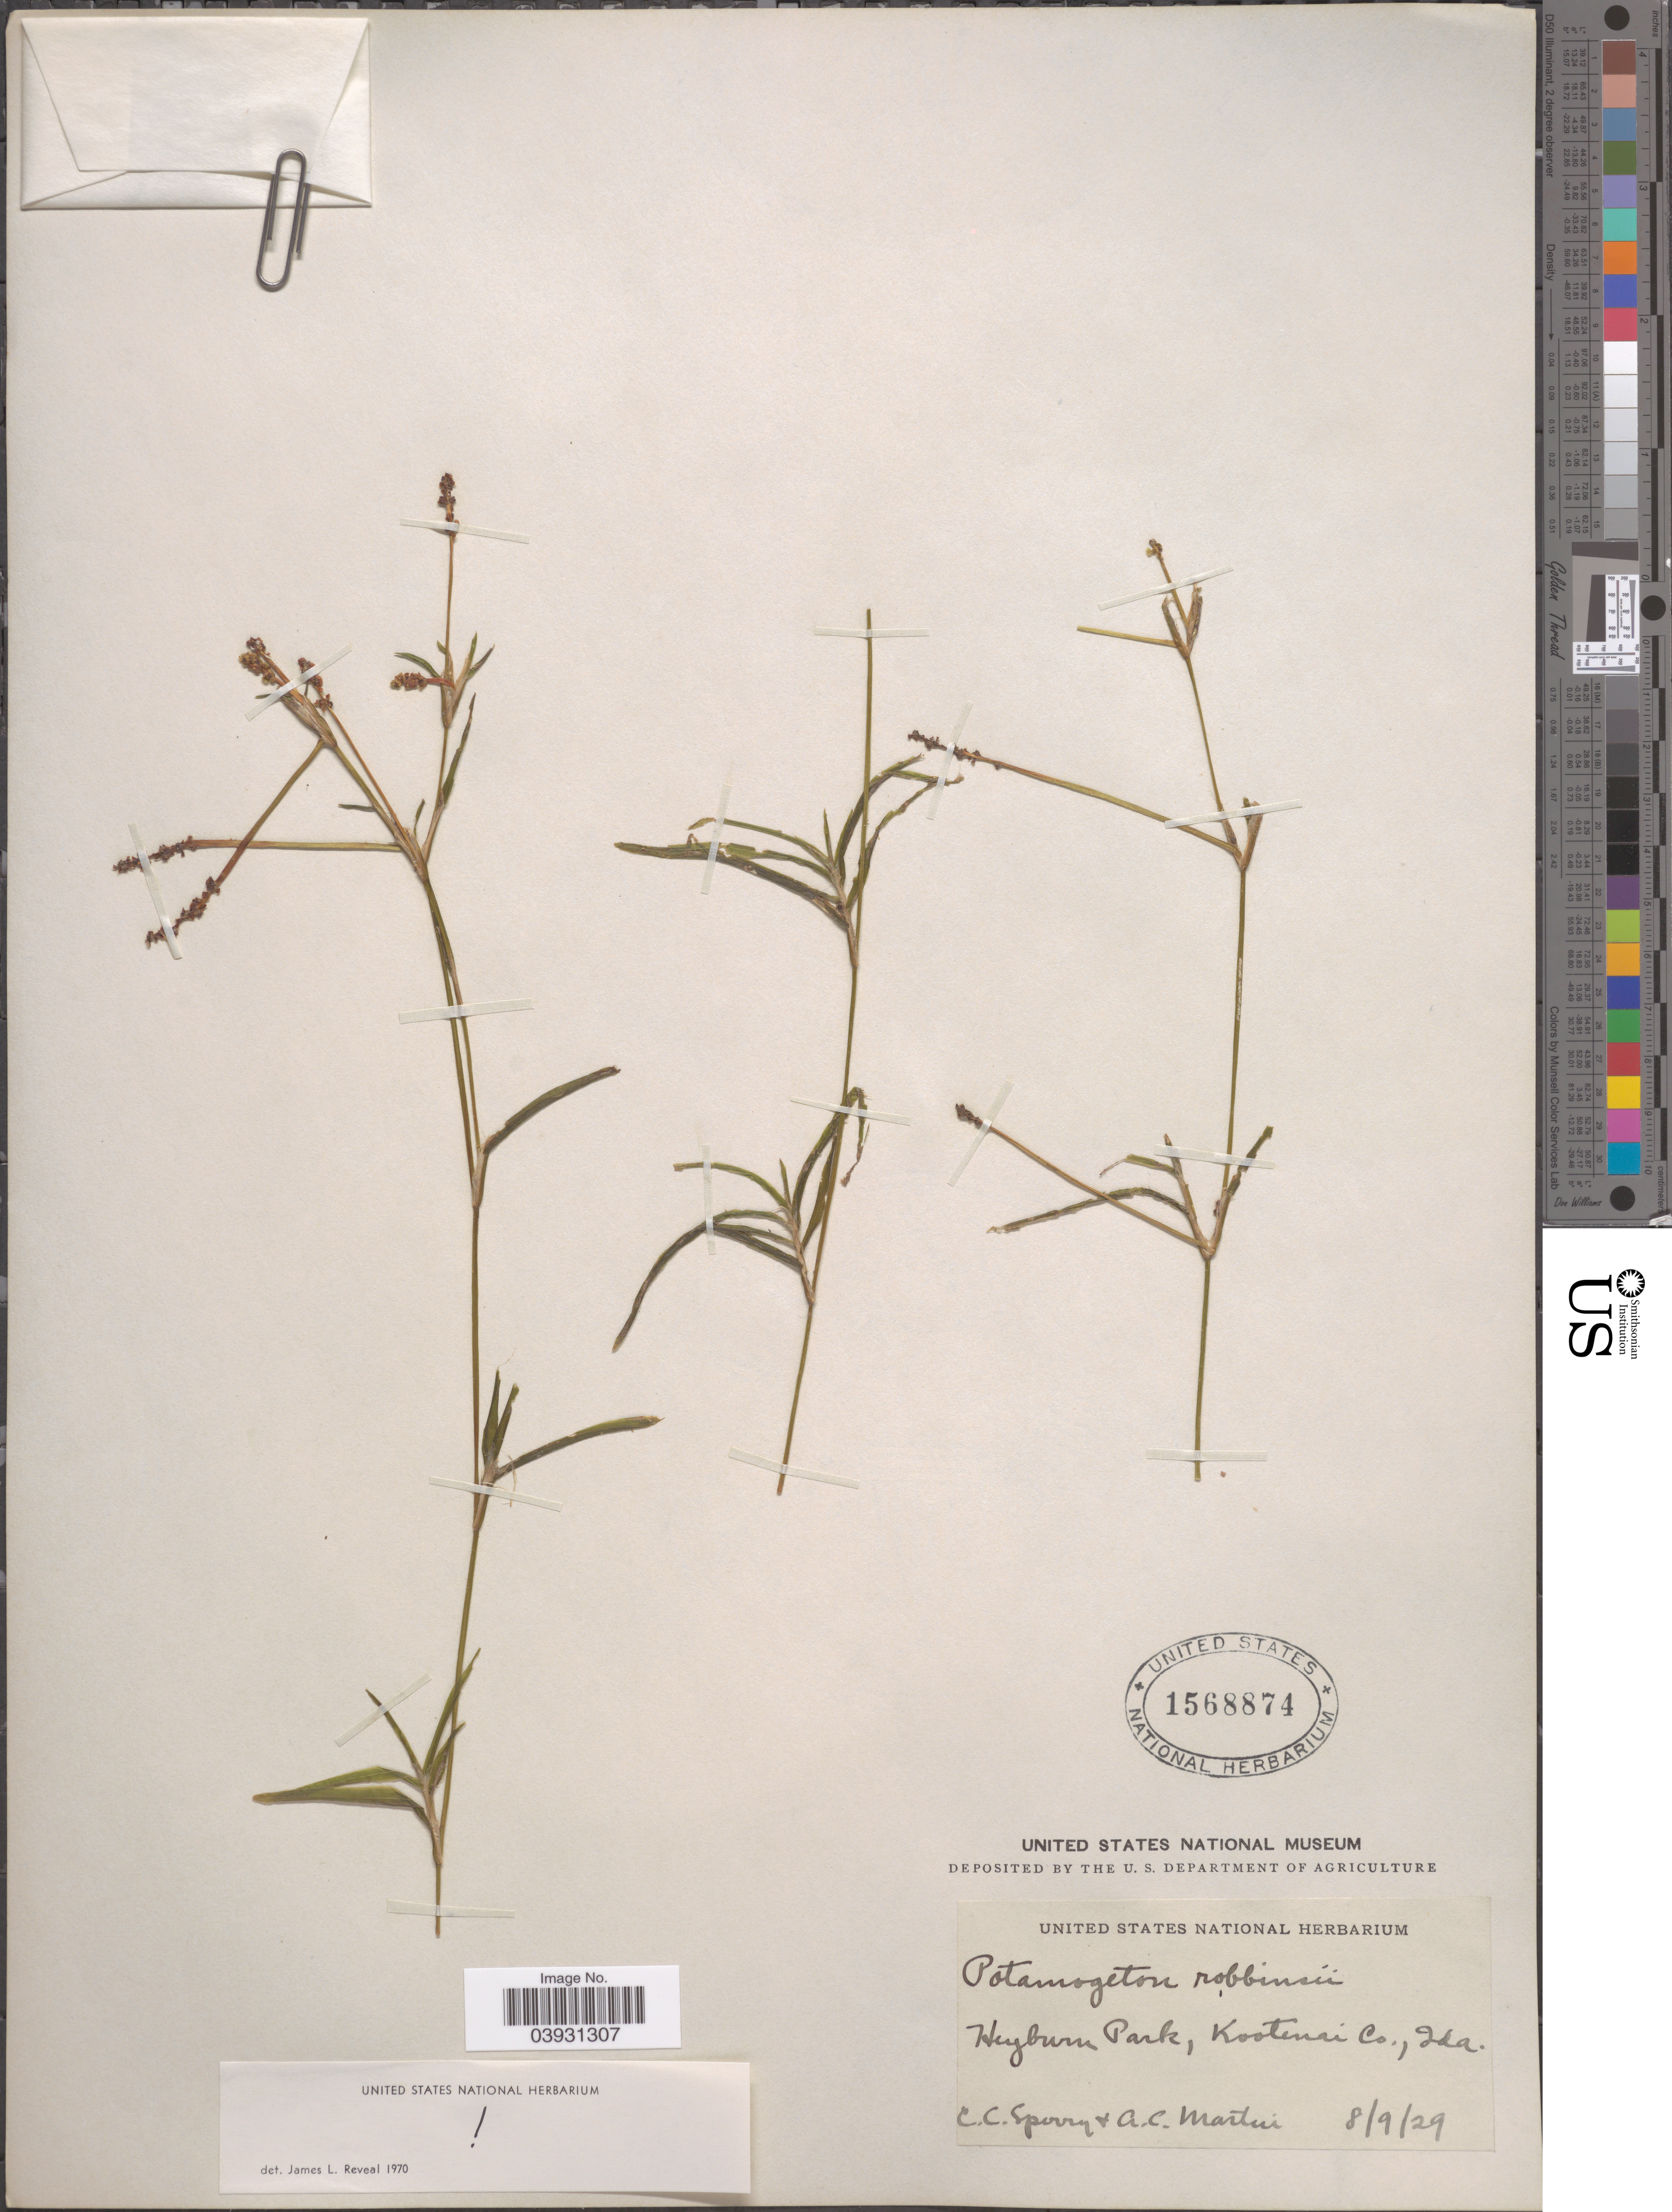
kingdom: Plantae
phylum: Tracheophyta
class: Liliopsida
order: Alismatales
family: Potamogetonaceae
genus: Potamogeton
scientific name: Potamogeton robbinsii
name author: Oakes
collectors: C. C. Sperry & A. C. Martin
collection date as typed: Transcribed d/m/y: 9/8/29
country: United States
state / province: Idaho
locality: Hyburn Park, Kootenai Co.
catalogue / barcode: US 1568874